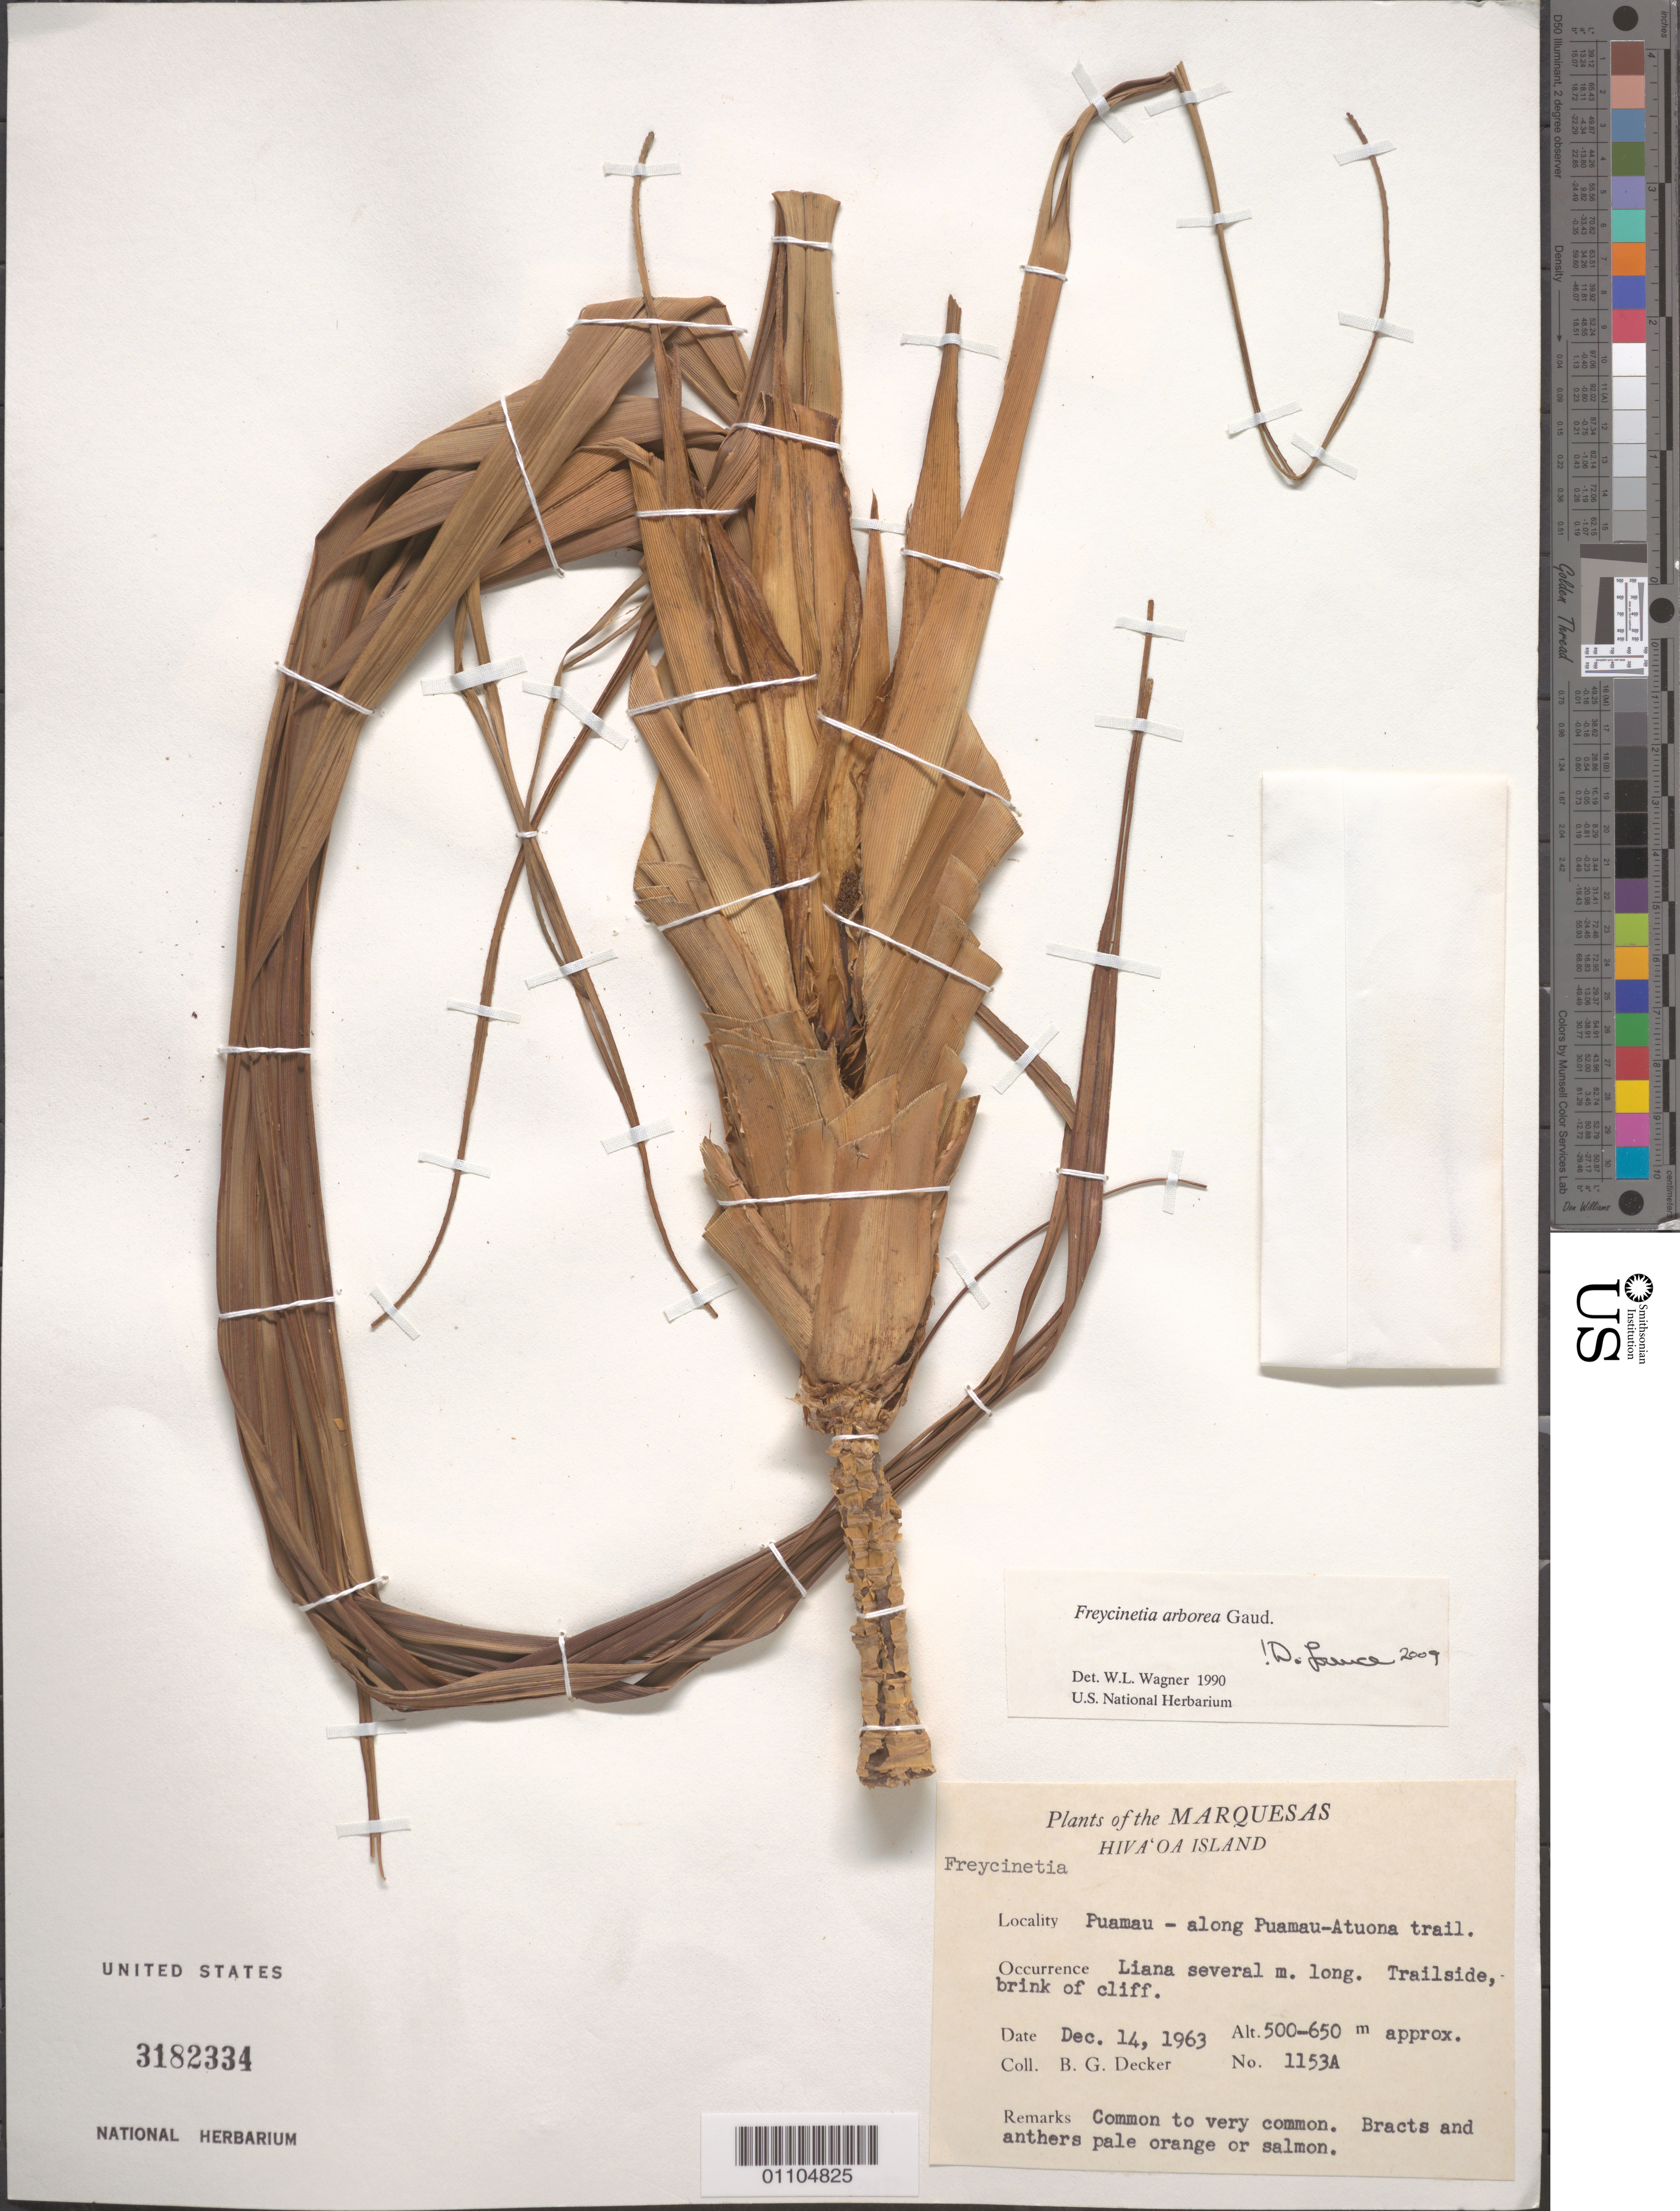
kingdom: Plantae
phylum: Tracheophyta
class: Liliopsida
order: Pandanales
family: Pandanaceae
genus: Freycinetia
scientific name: Freycinetia arborea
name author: Gaudich.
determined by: Wagner, W. L., (BOT), Smithsonian Institution - National Museum of Natural History (UNITED STATES)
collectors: B. G. Decker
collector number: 1153A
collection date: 1963-12-14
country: French Polynesia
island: Hiva Oa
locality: Puamau, along Puamau-Atuona Trail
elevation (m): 500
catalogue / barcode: US 3182334